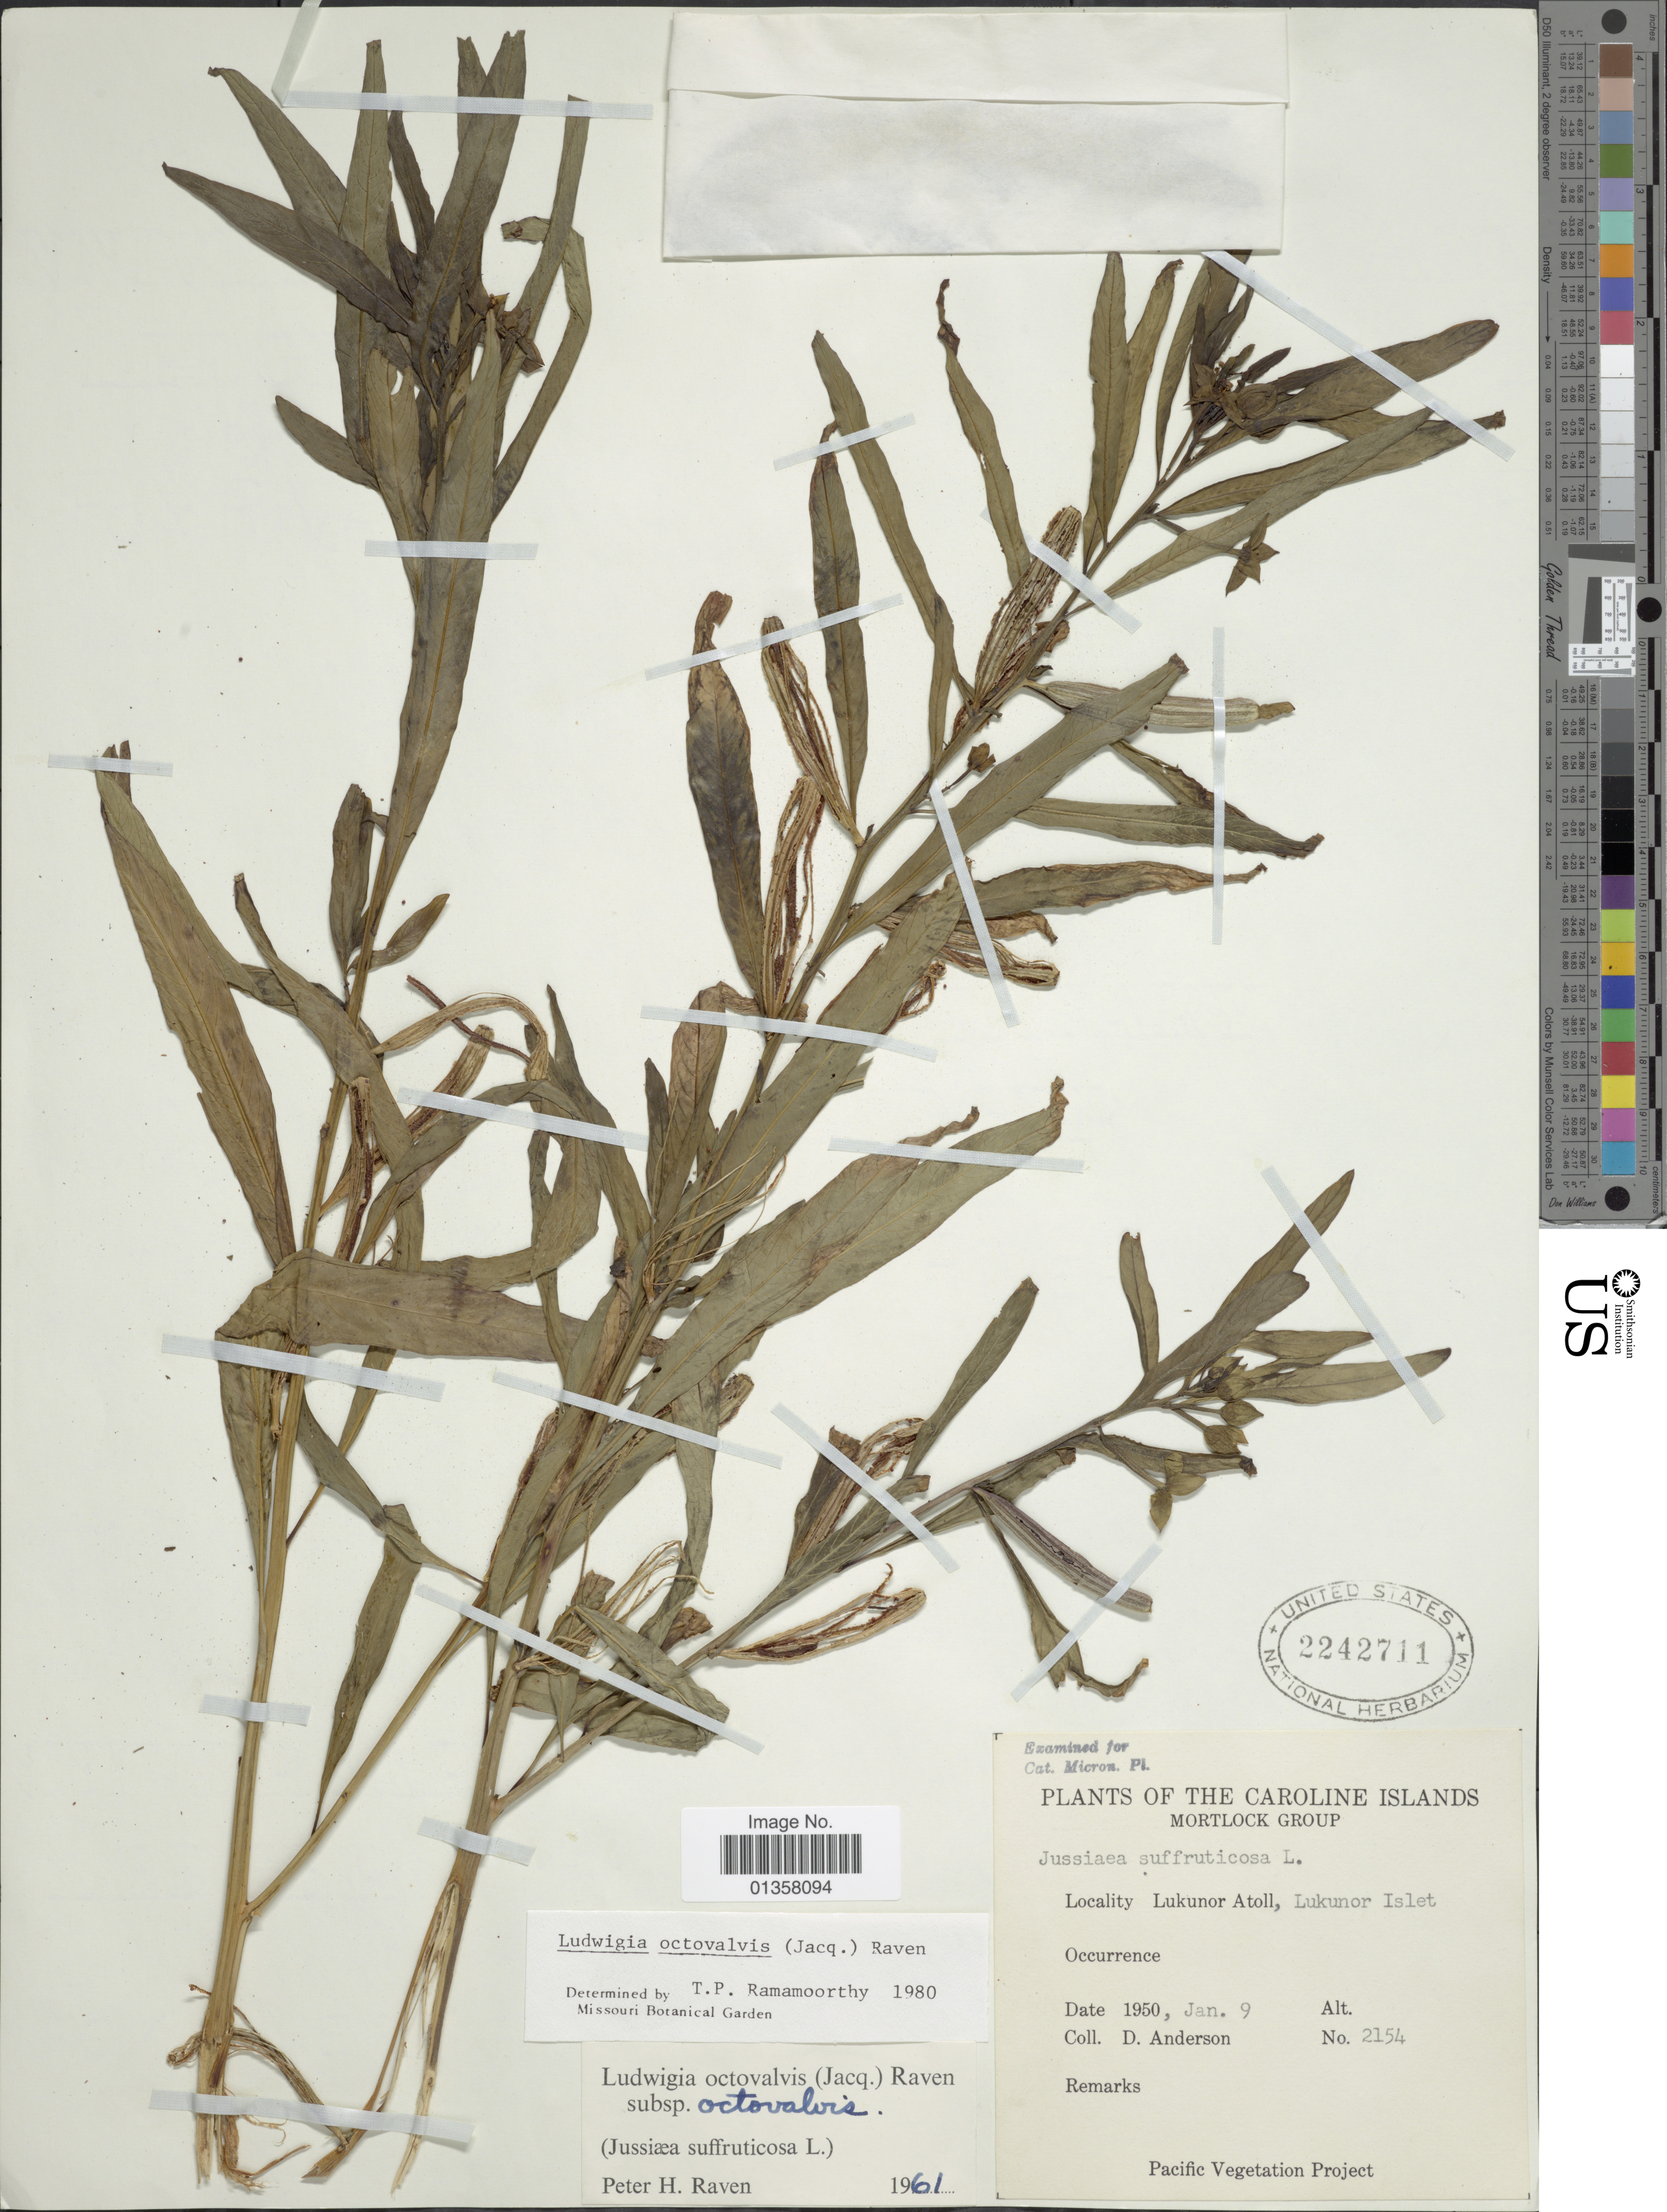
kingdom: Plantae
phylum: Tracheophyta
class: Magnoliopsida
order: Myrtales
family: Onagraceae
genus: Ludwigia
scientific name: Ludwigia octovalvis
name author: (Jacq.) P.H. Raven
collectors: D. Anderson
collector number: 2154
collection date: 1950-01-09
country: Micronesia, Federated States of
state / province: Truk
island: Lukunor Atoll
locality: Mortlock Group, Lukunor Atoll, Lukunor Islet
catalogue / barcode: US 2242711